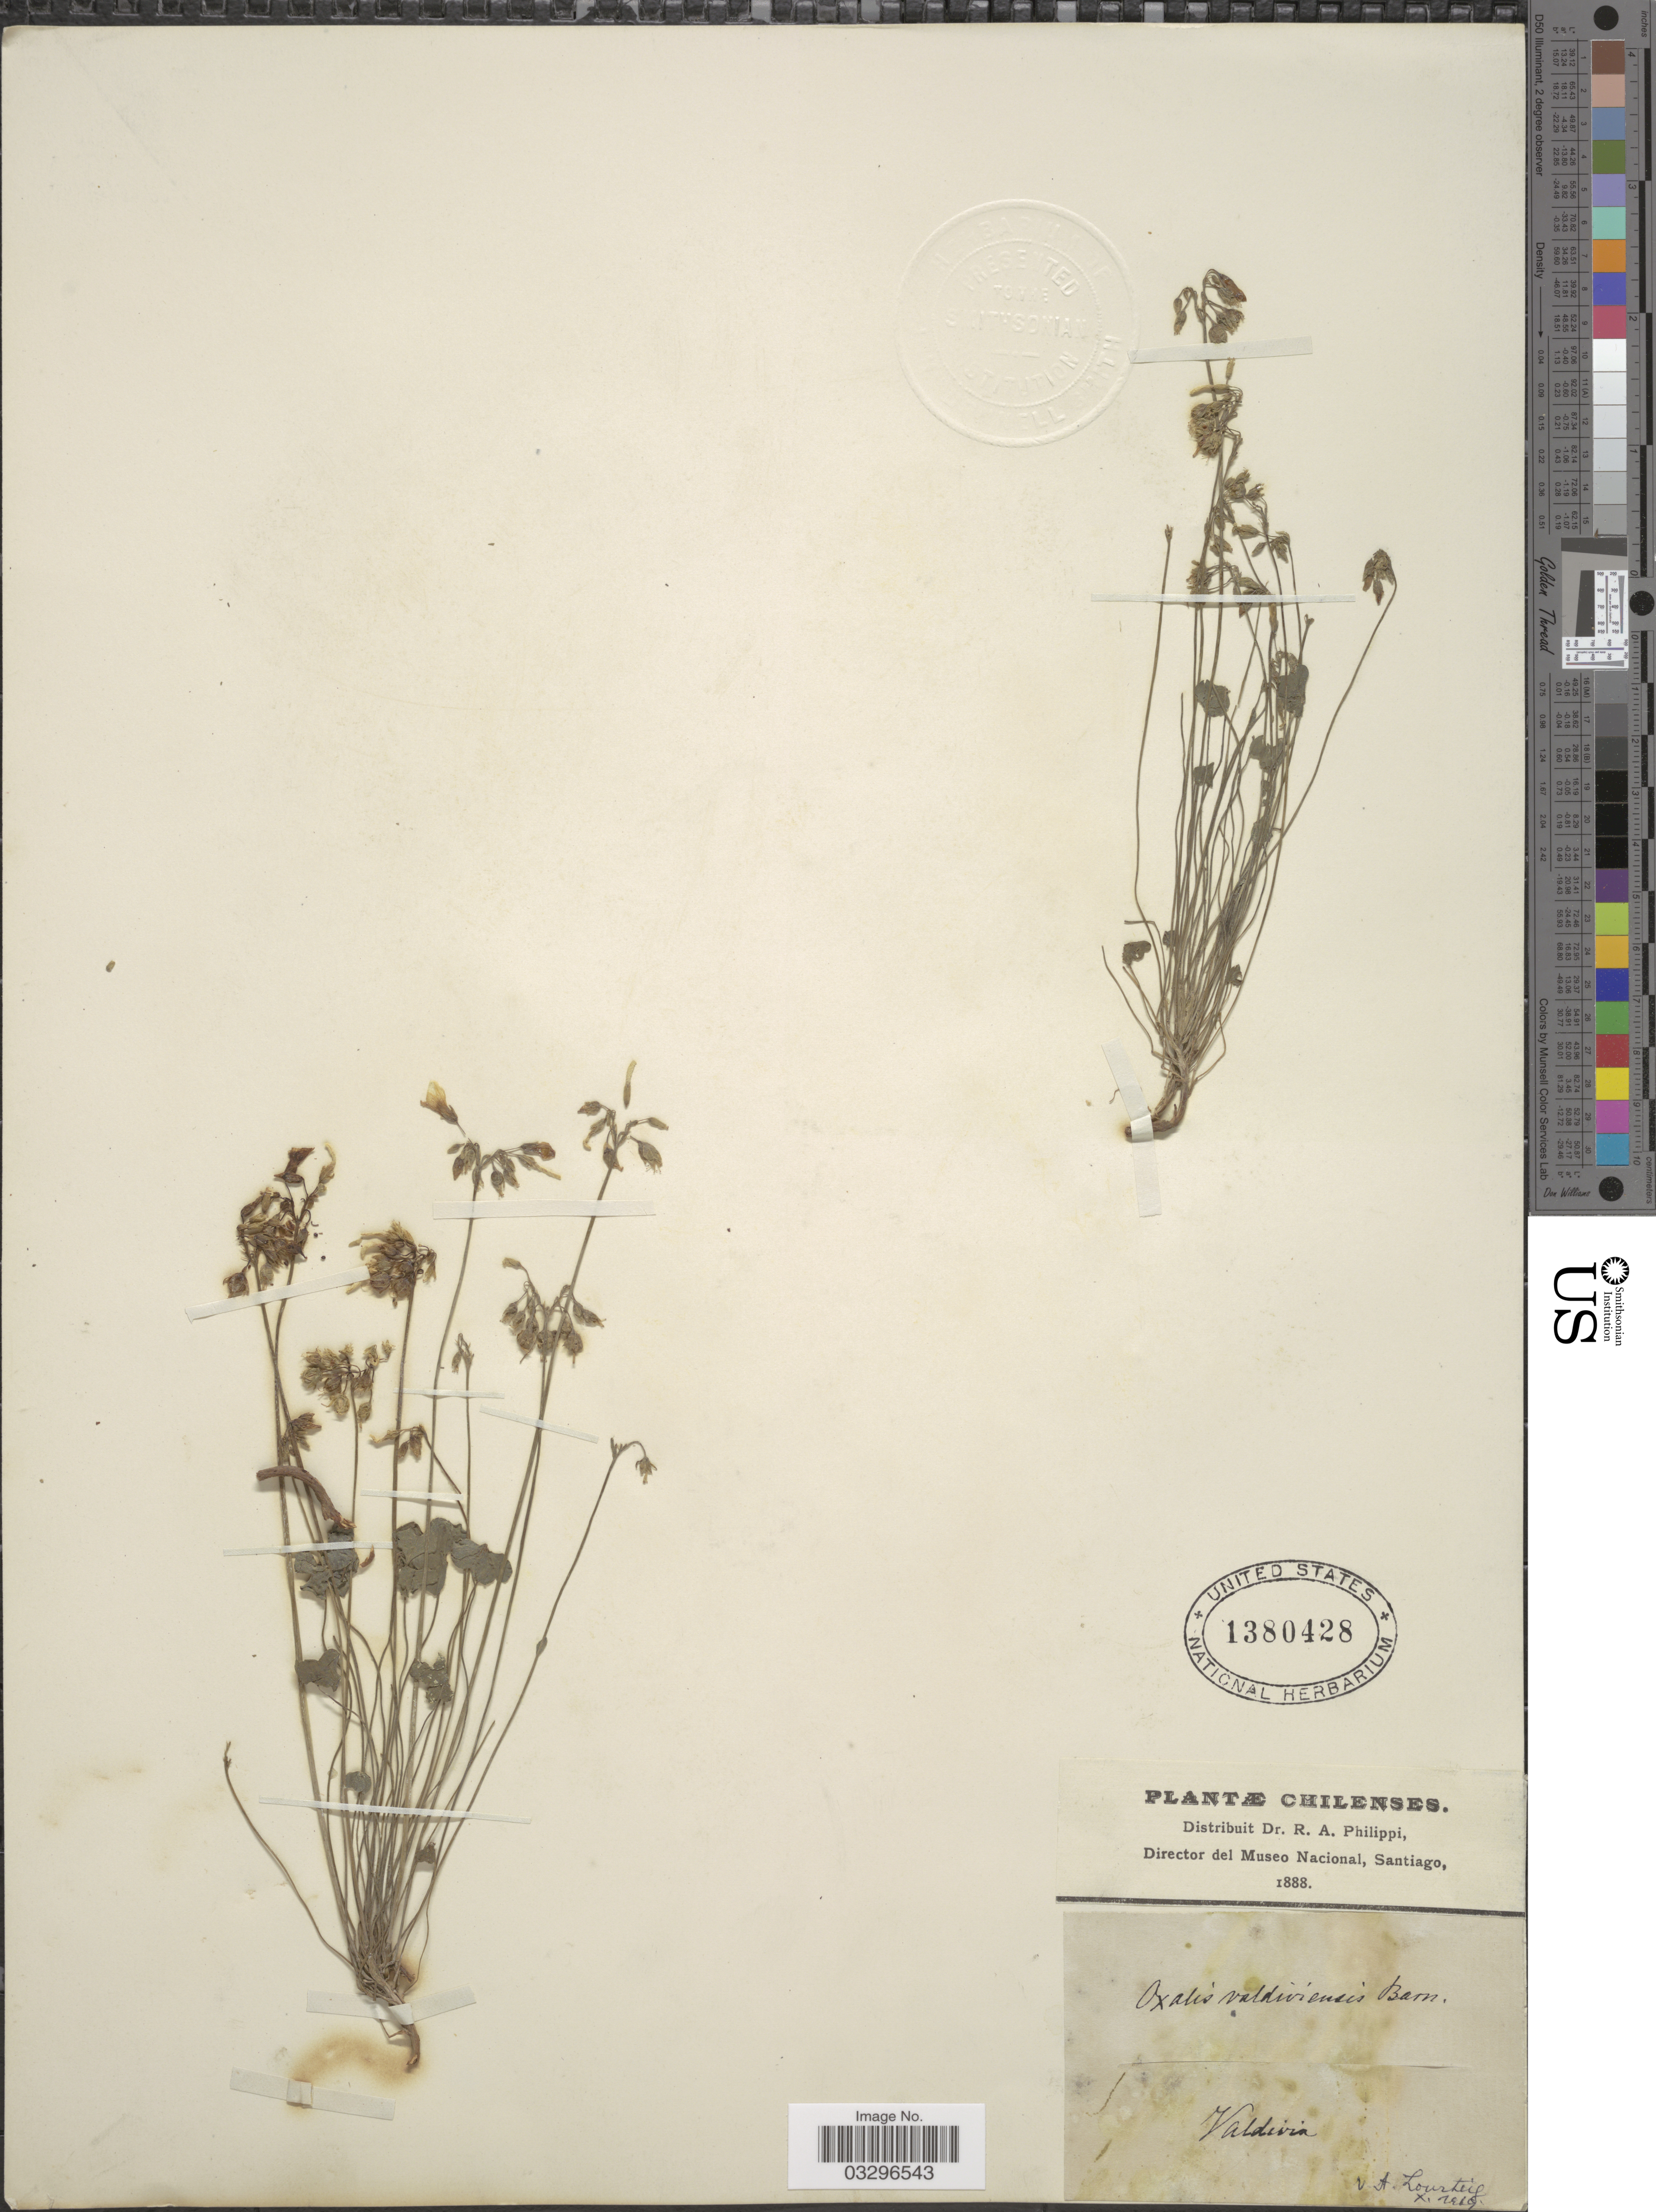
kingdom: Plantae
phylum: Tracheophyta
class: Magnoliopsida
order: Oxalidales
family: Oxalidaceae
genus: Oxalis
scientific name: Oxalis valdiviensis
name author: Barnéoud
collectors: ex. herb. R.A. Philippi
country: Chile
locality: Valdivia.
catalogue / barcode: US 1380428